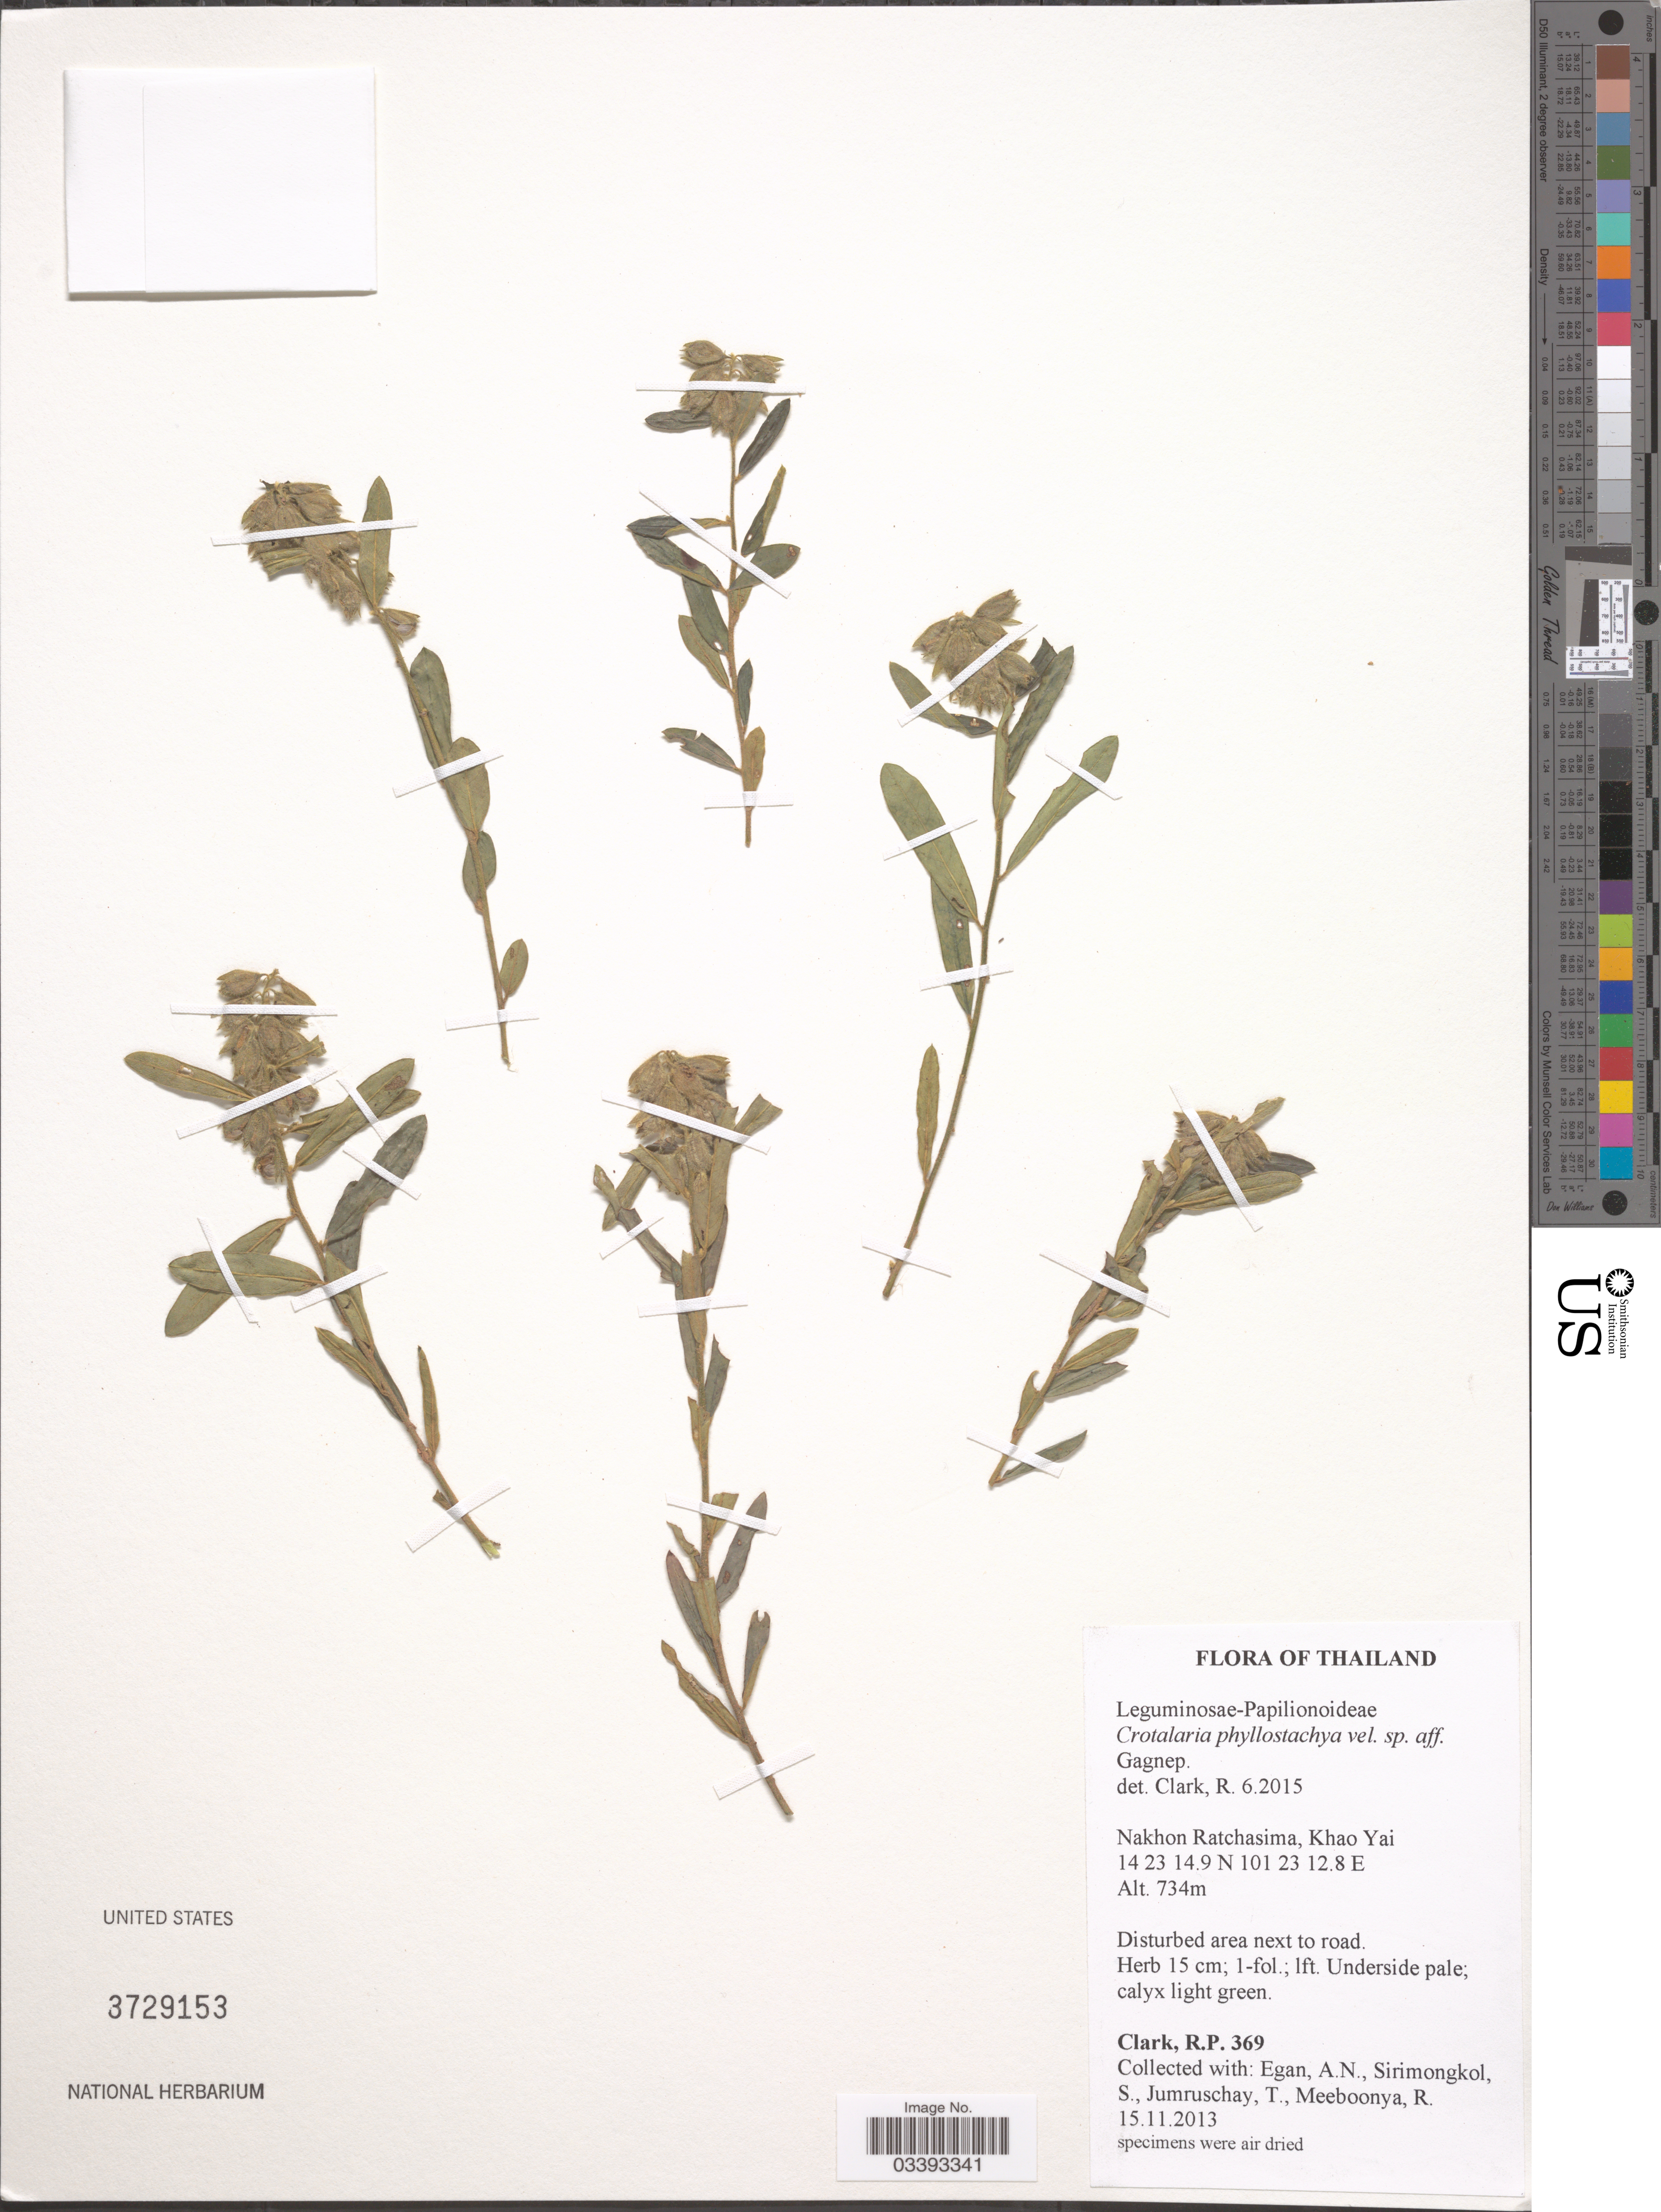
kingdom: Plantae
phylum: Tracheophyta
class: Magnoliopsida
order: Fabales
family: Fabaceae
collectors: R. P. Clark, A. N. Egan, S. Sirimongkol, T. Jumruschay & R. Meeboonya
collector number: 369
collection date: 2013-11-15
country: Thailand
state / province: Nakhon Ratchasima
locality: Khao Yai.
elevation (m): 734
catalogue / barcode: US 3729153